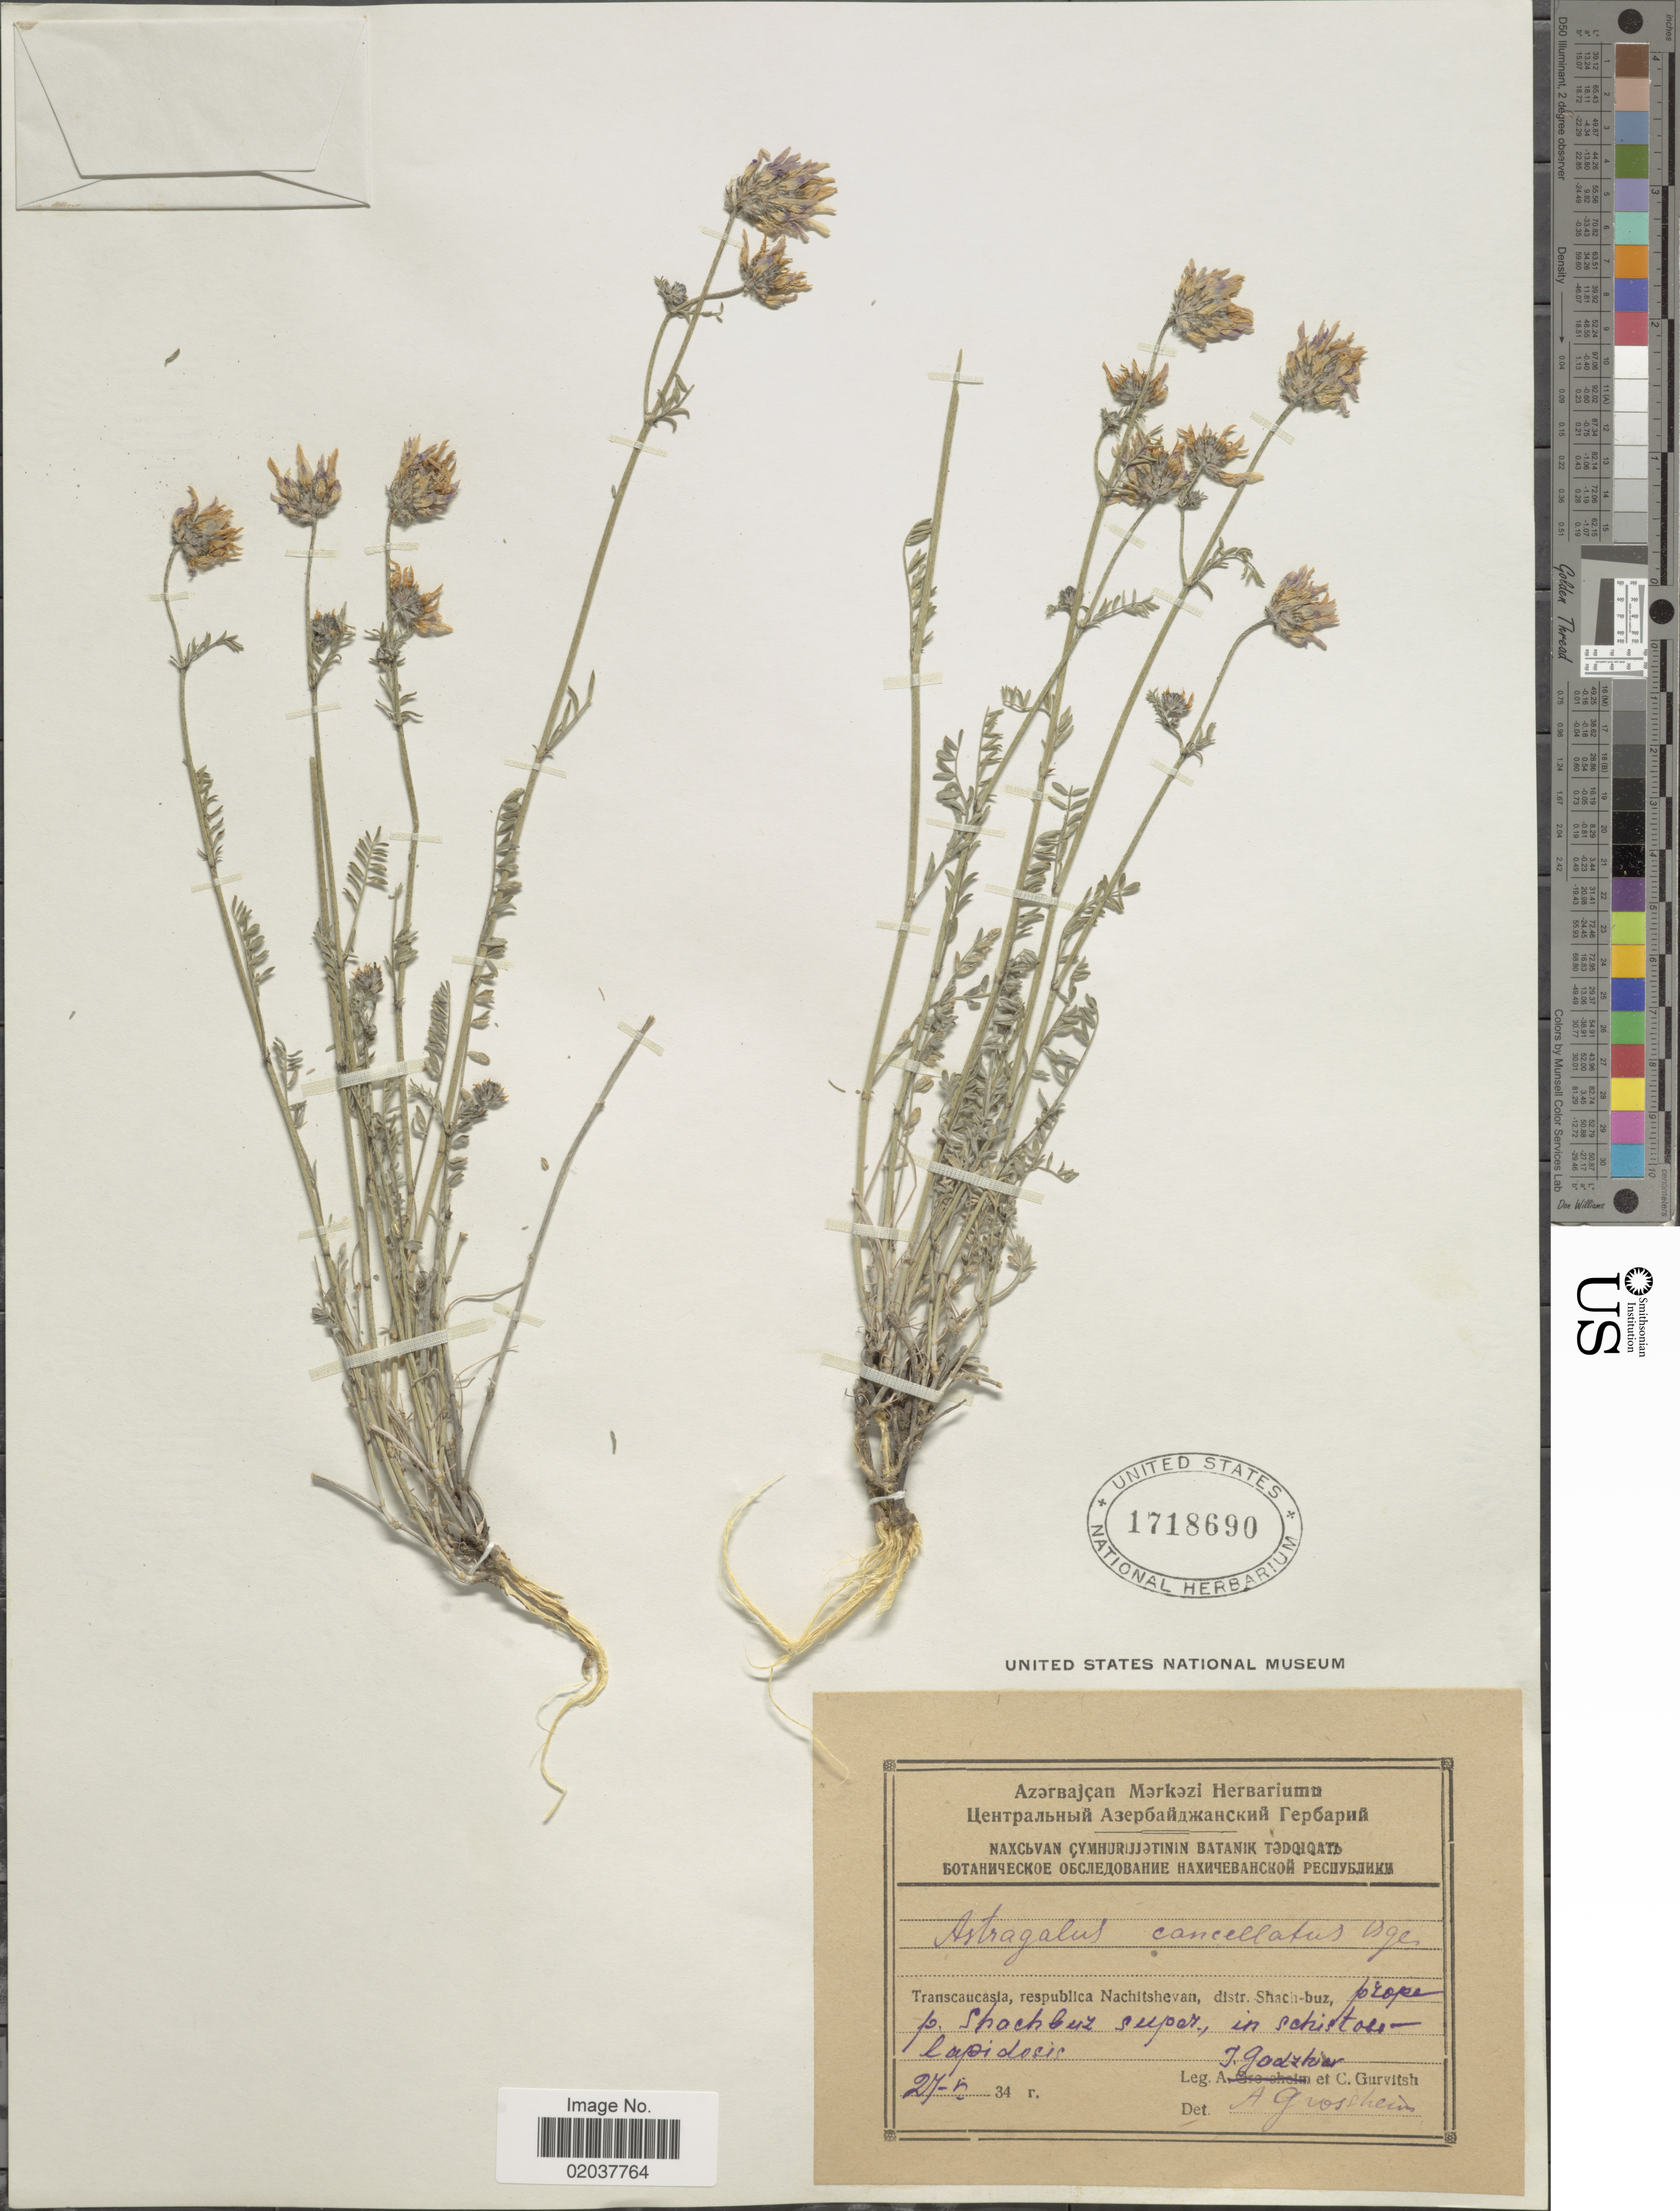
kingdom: Plantae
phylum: Tracheophyta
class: Magnoliopsida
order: Fabales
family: Fabaceae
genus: Astragalus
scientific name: Astragalus cancellatus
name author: Bunge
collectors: J. Godzhiar & C. Gurvitsh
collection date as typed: Transcribed d/m/y: 27/5/34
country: Azerbaijan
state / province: Nakhchivan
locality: Transcaucasia, respublica Nachitshevan, distr. Shach-buz, prope p. Shachbuz super [interpreted]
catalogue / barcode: US 1718690